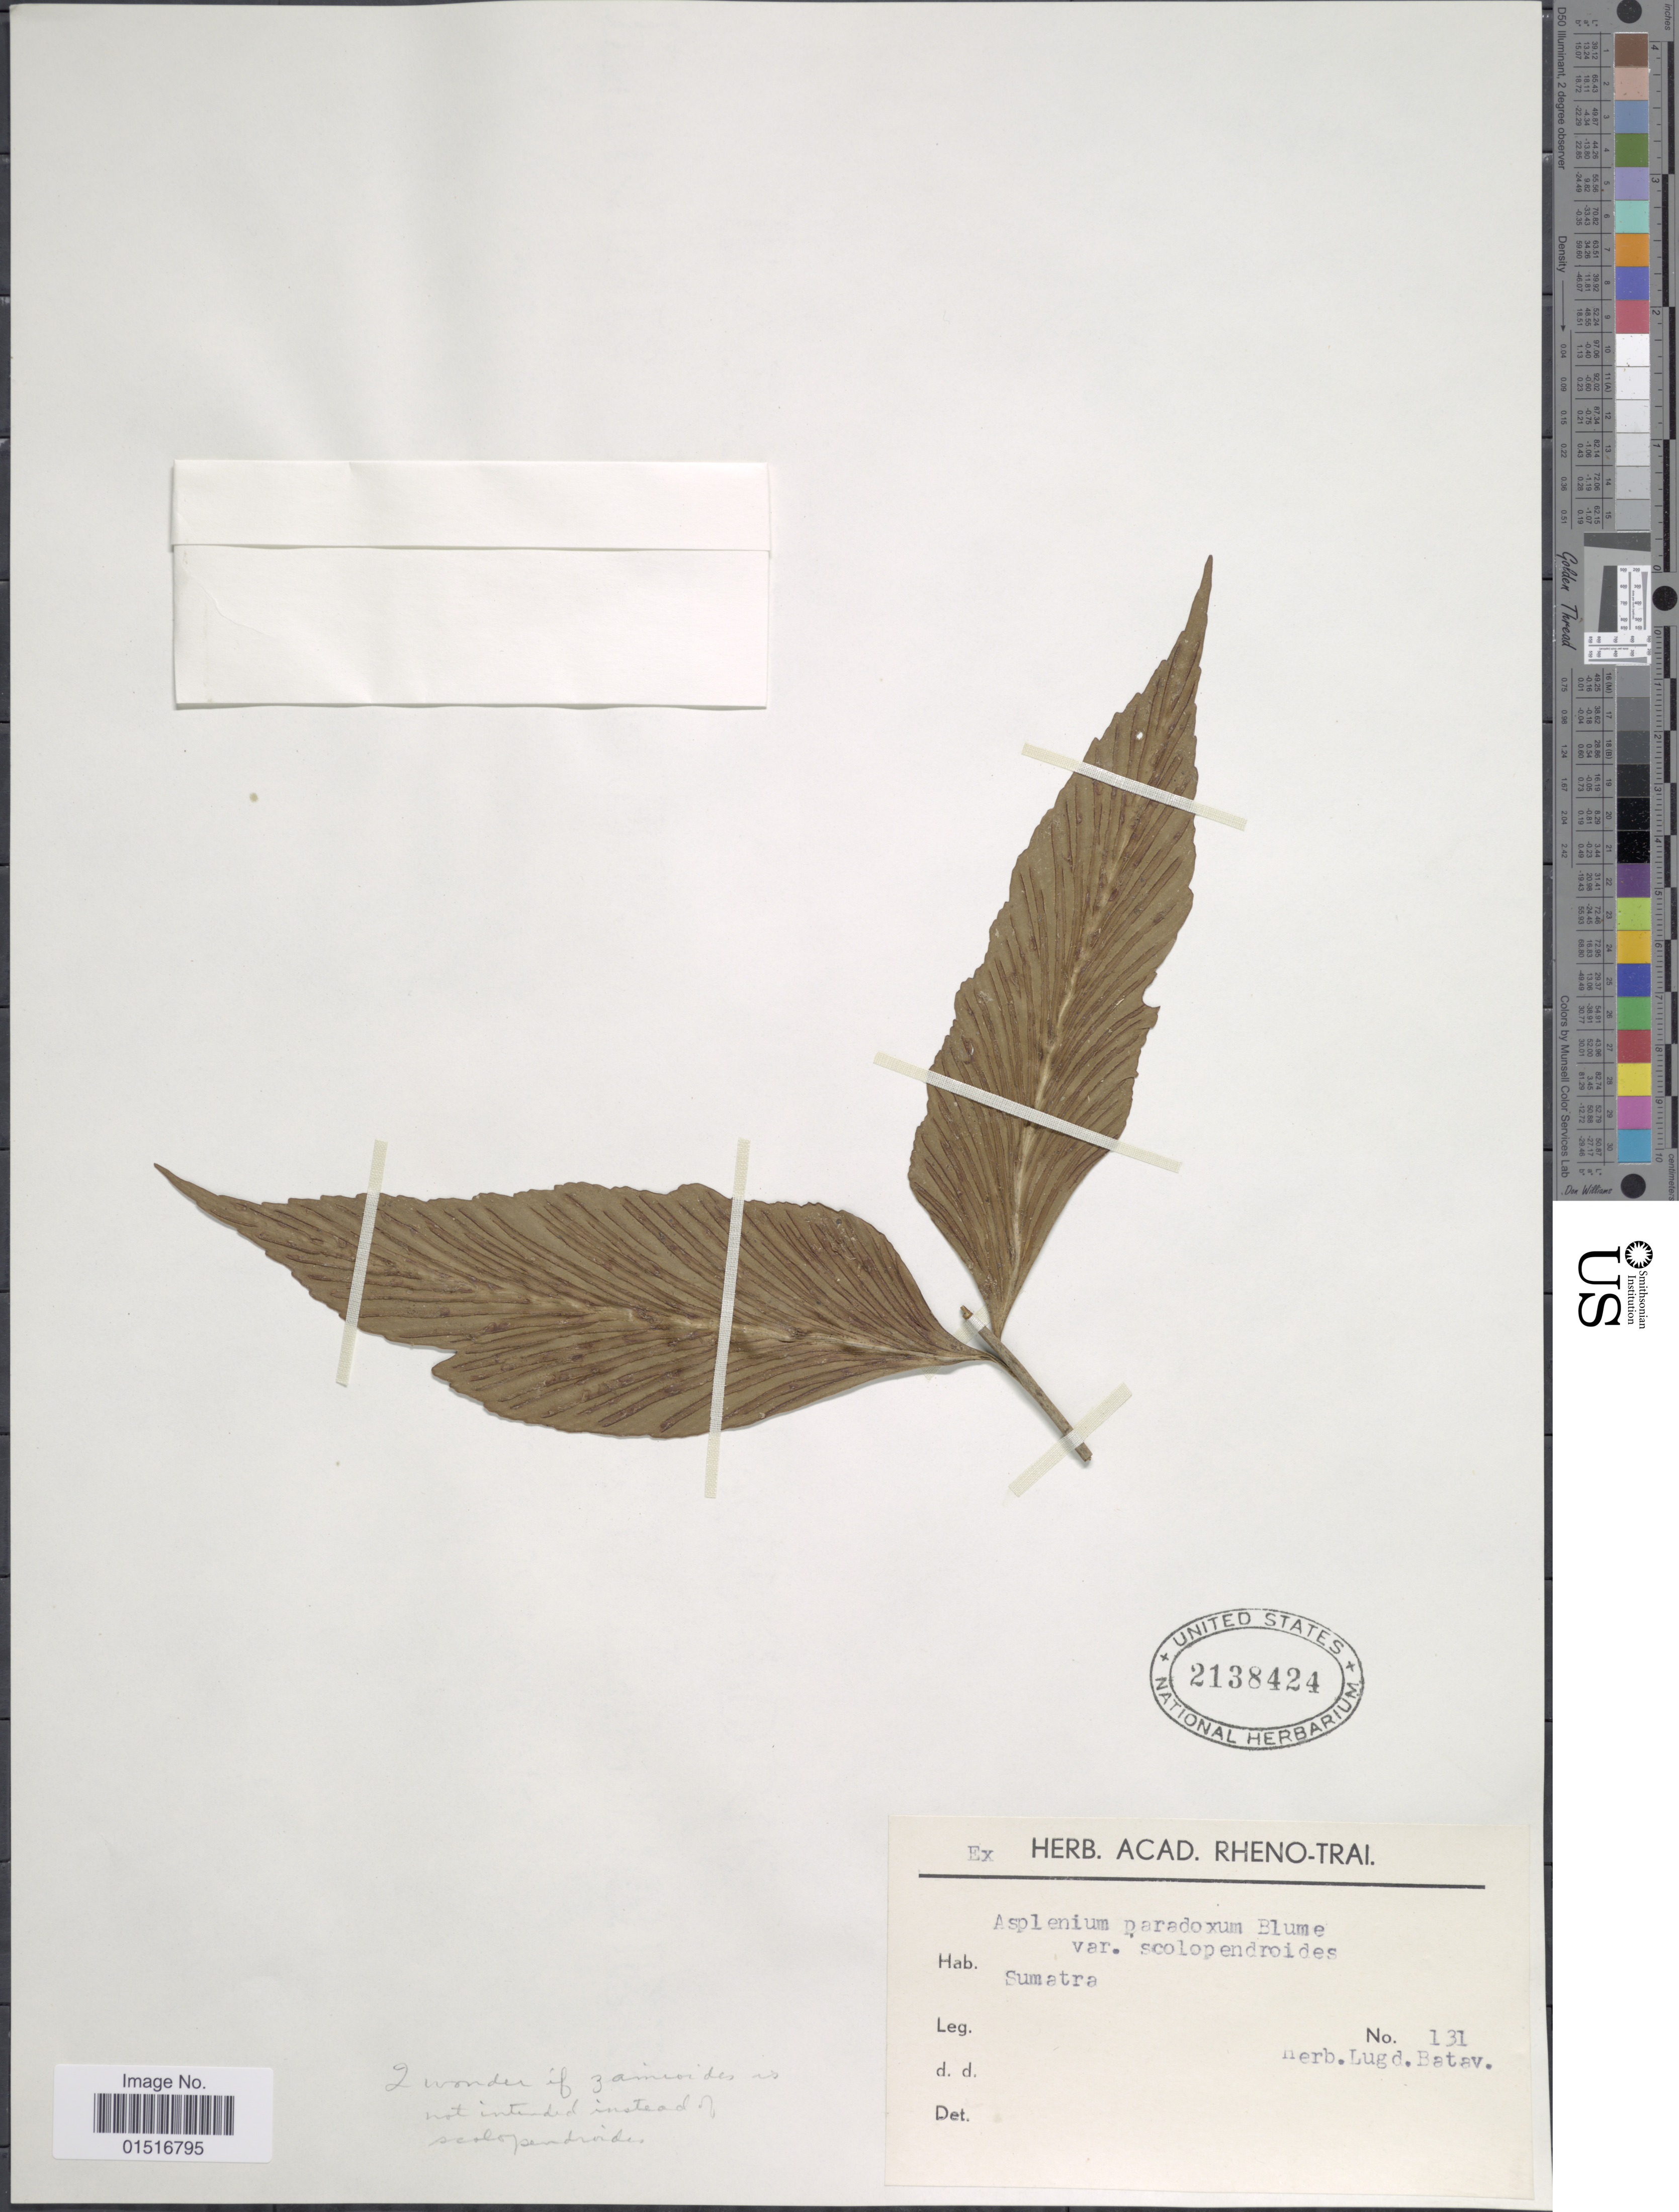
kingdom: Plantae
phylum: Tracheophyta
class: Polypodiopsida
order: Polypodiales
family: Aspleniaceae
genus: Asplenium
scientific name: Asplenium paradoxum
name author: Blume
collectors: ex herb. Lugduno-Batavo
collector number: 131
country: Indonesia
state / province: Sumatra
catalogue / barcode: US 2138424